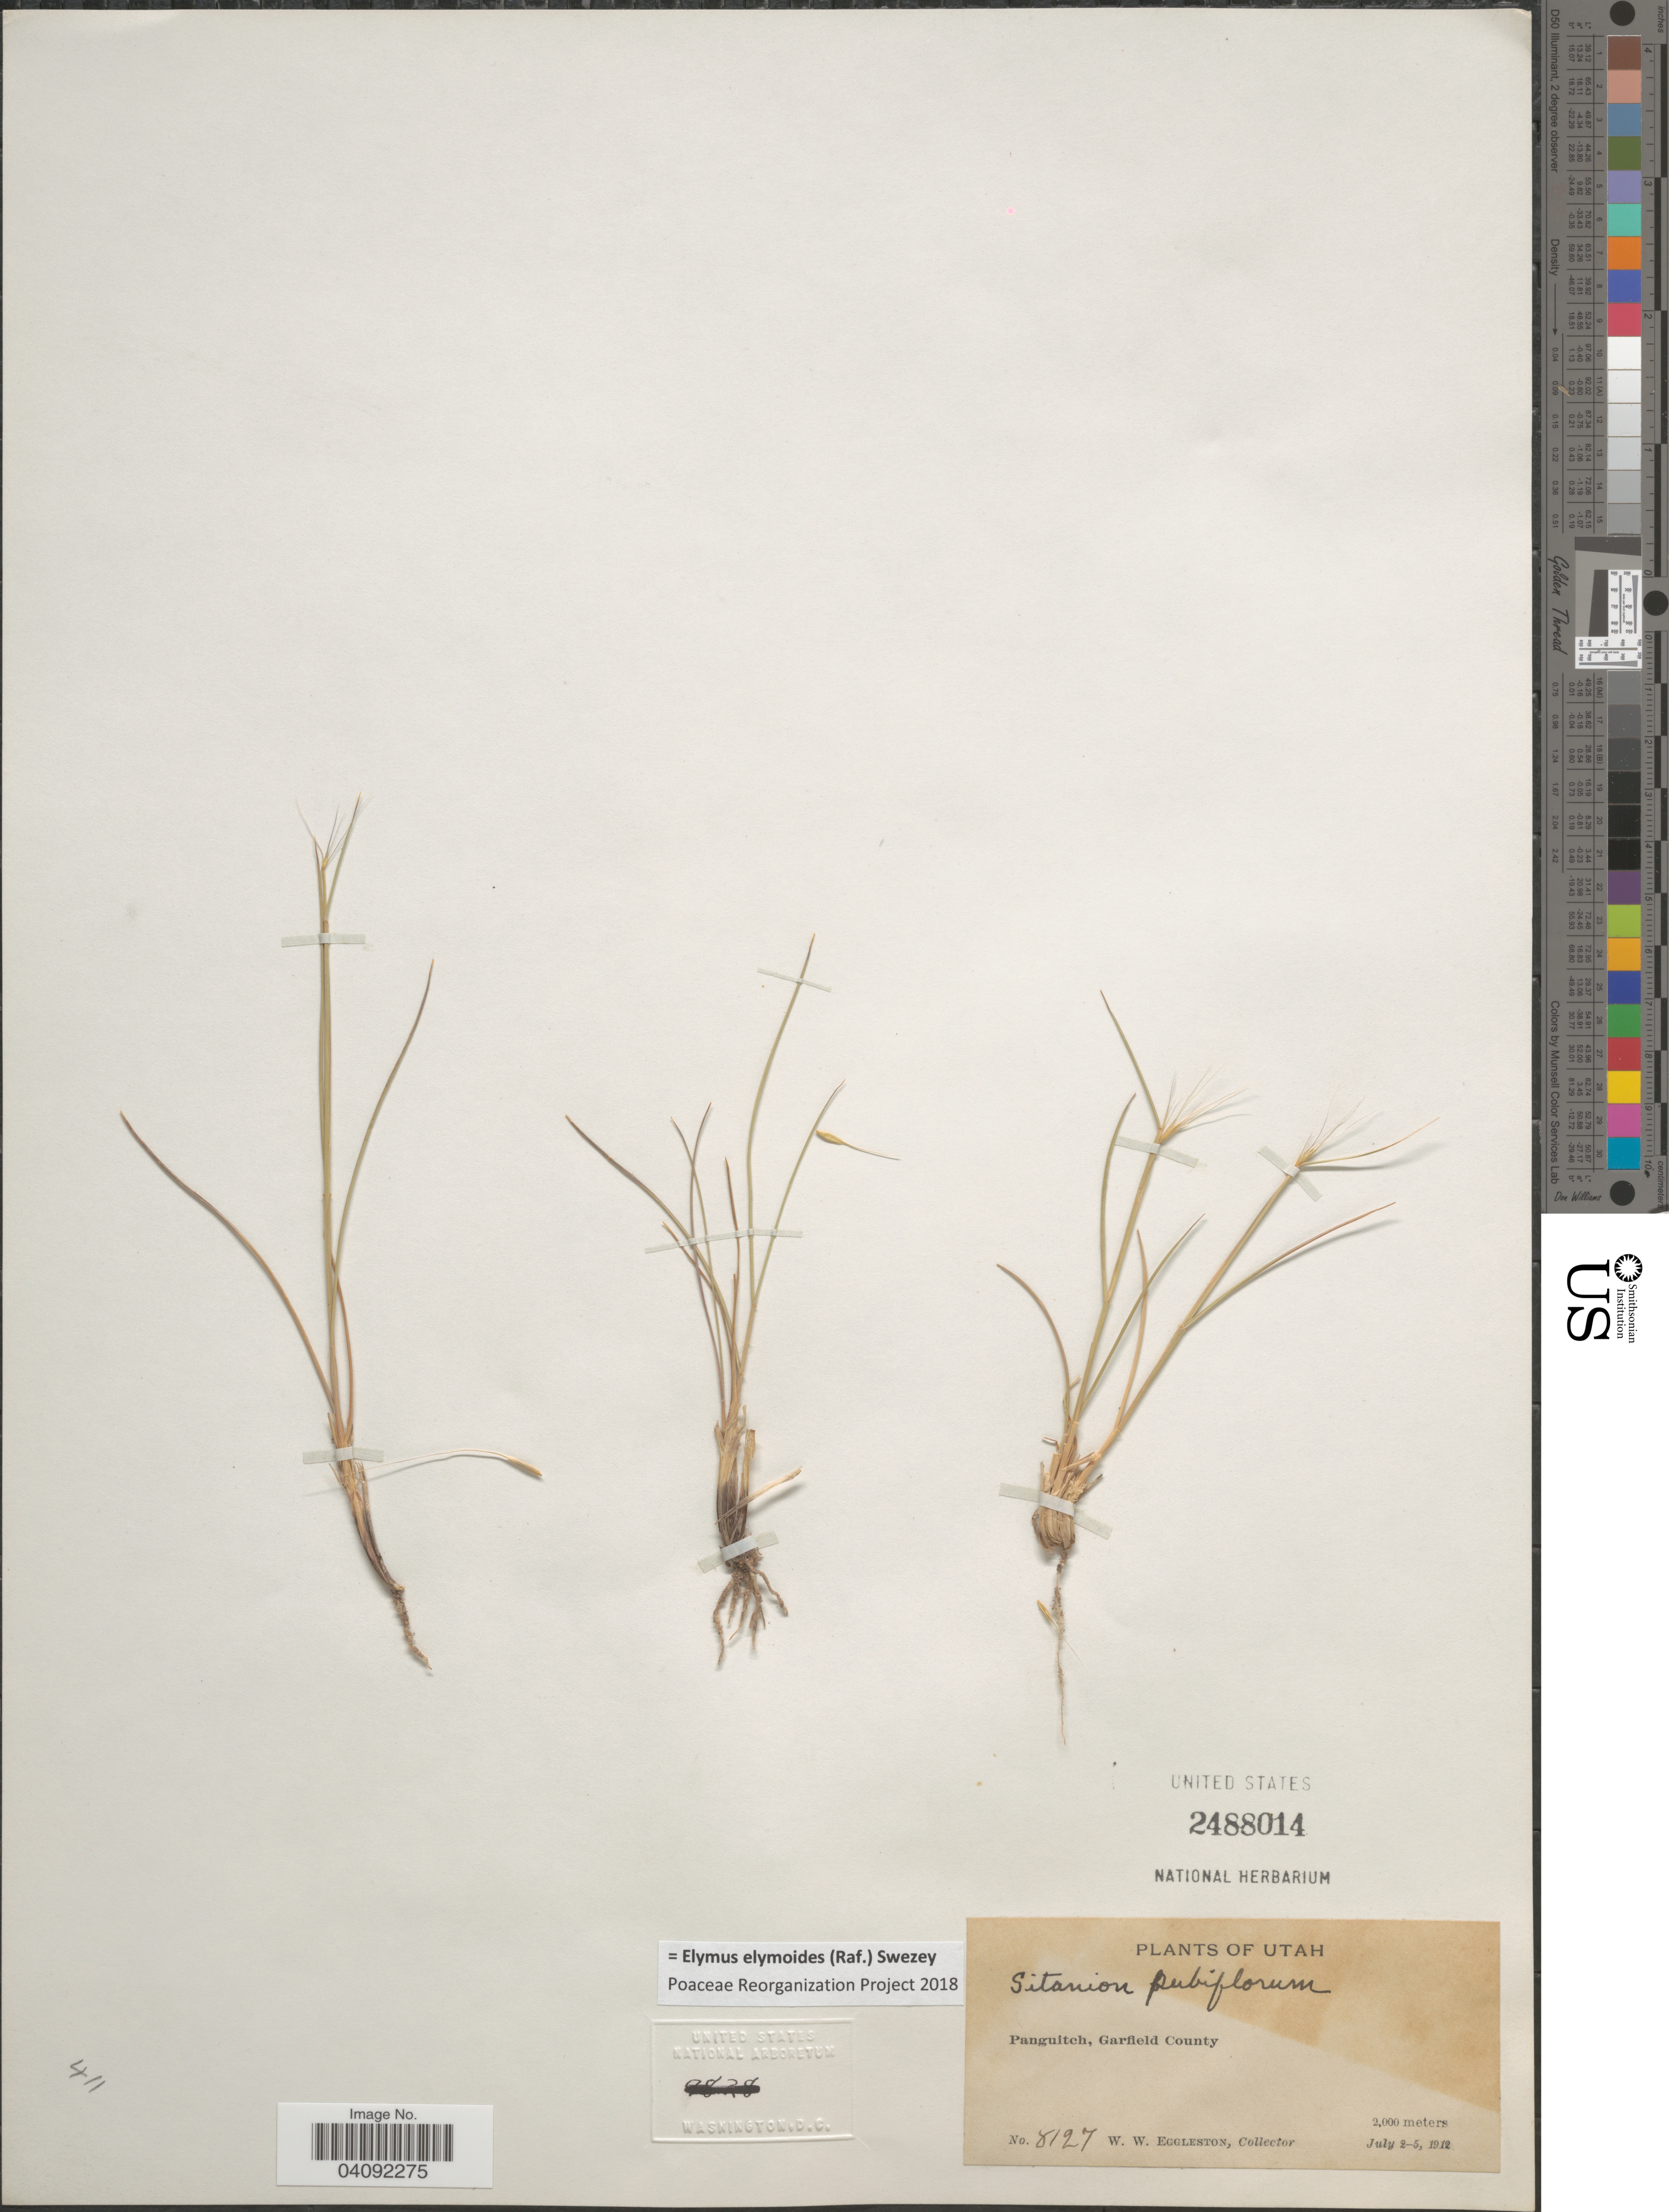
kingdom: Plantae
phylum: Tracheophyta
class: Liliopsida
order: Poales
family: Poaceae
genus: Elymus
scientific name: Elymus elymoides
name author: (Raf.) Swezey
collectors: W. W. Eggleston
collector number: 8127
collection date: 1912-07-02/1912-07-05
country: United States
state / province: Utah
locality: Panguitch, Garfield County.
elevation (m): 2000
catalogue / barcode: US 2488014